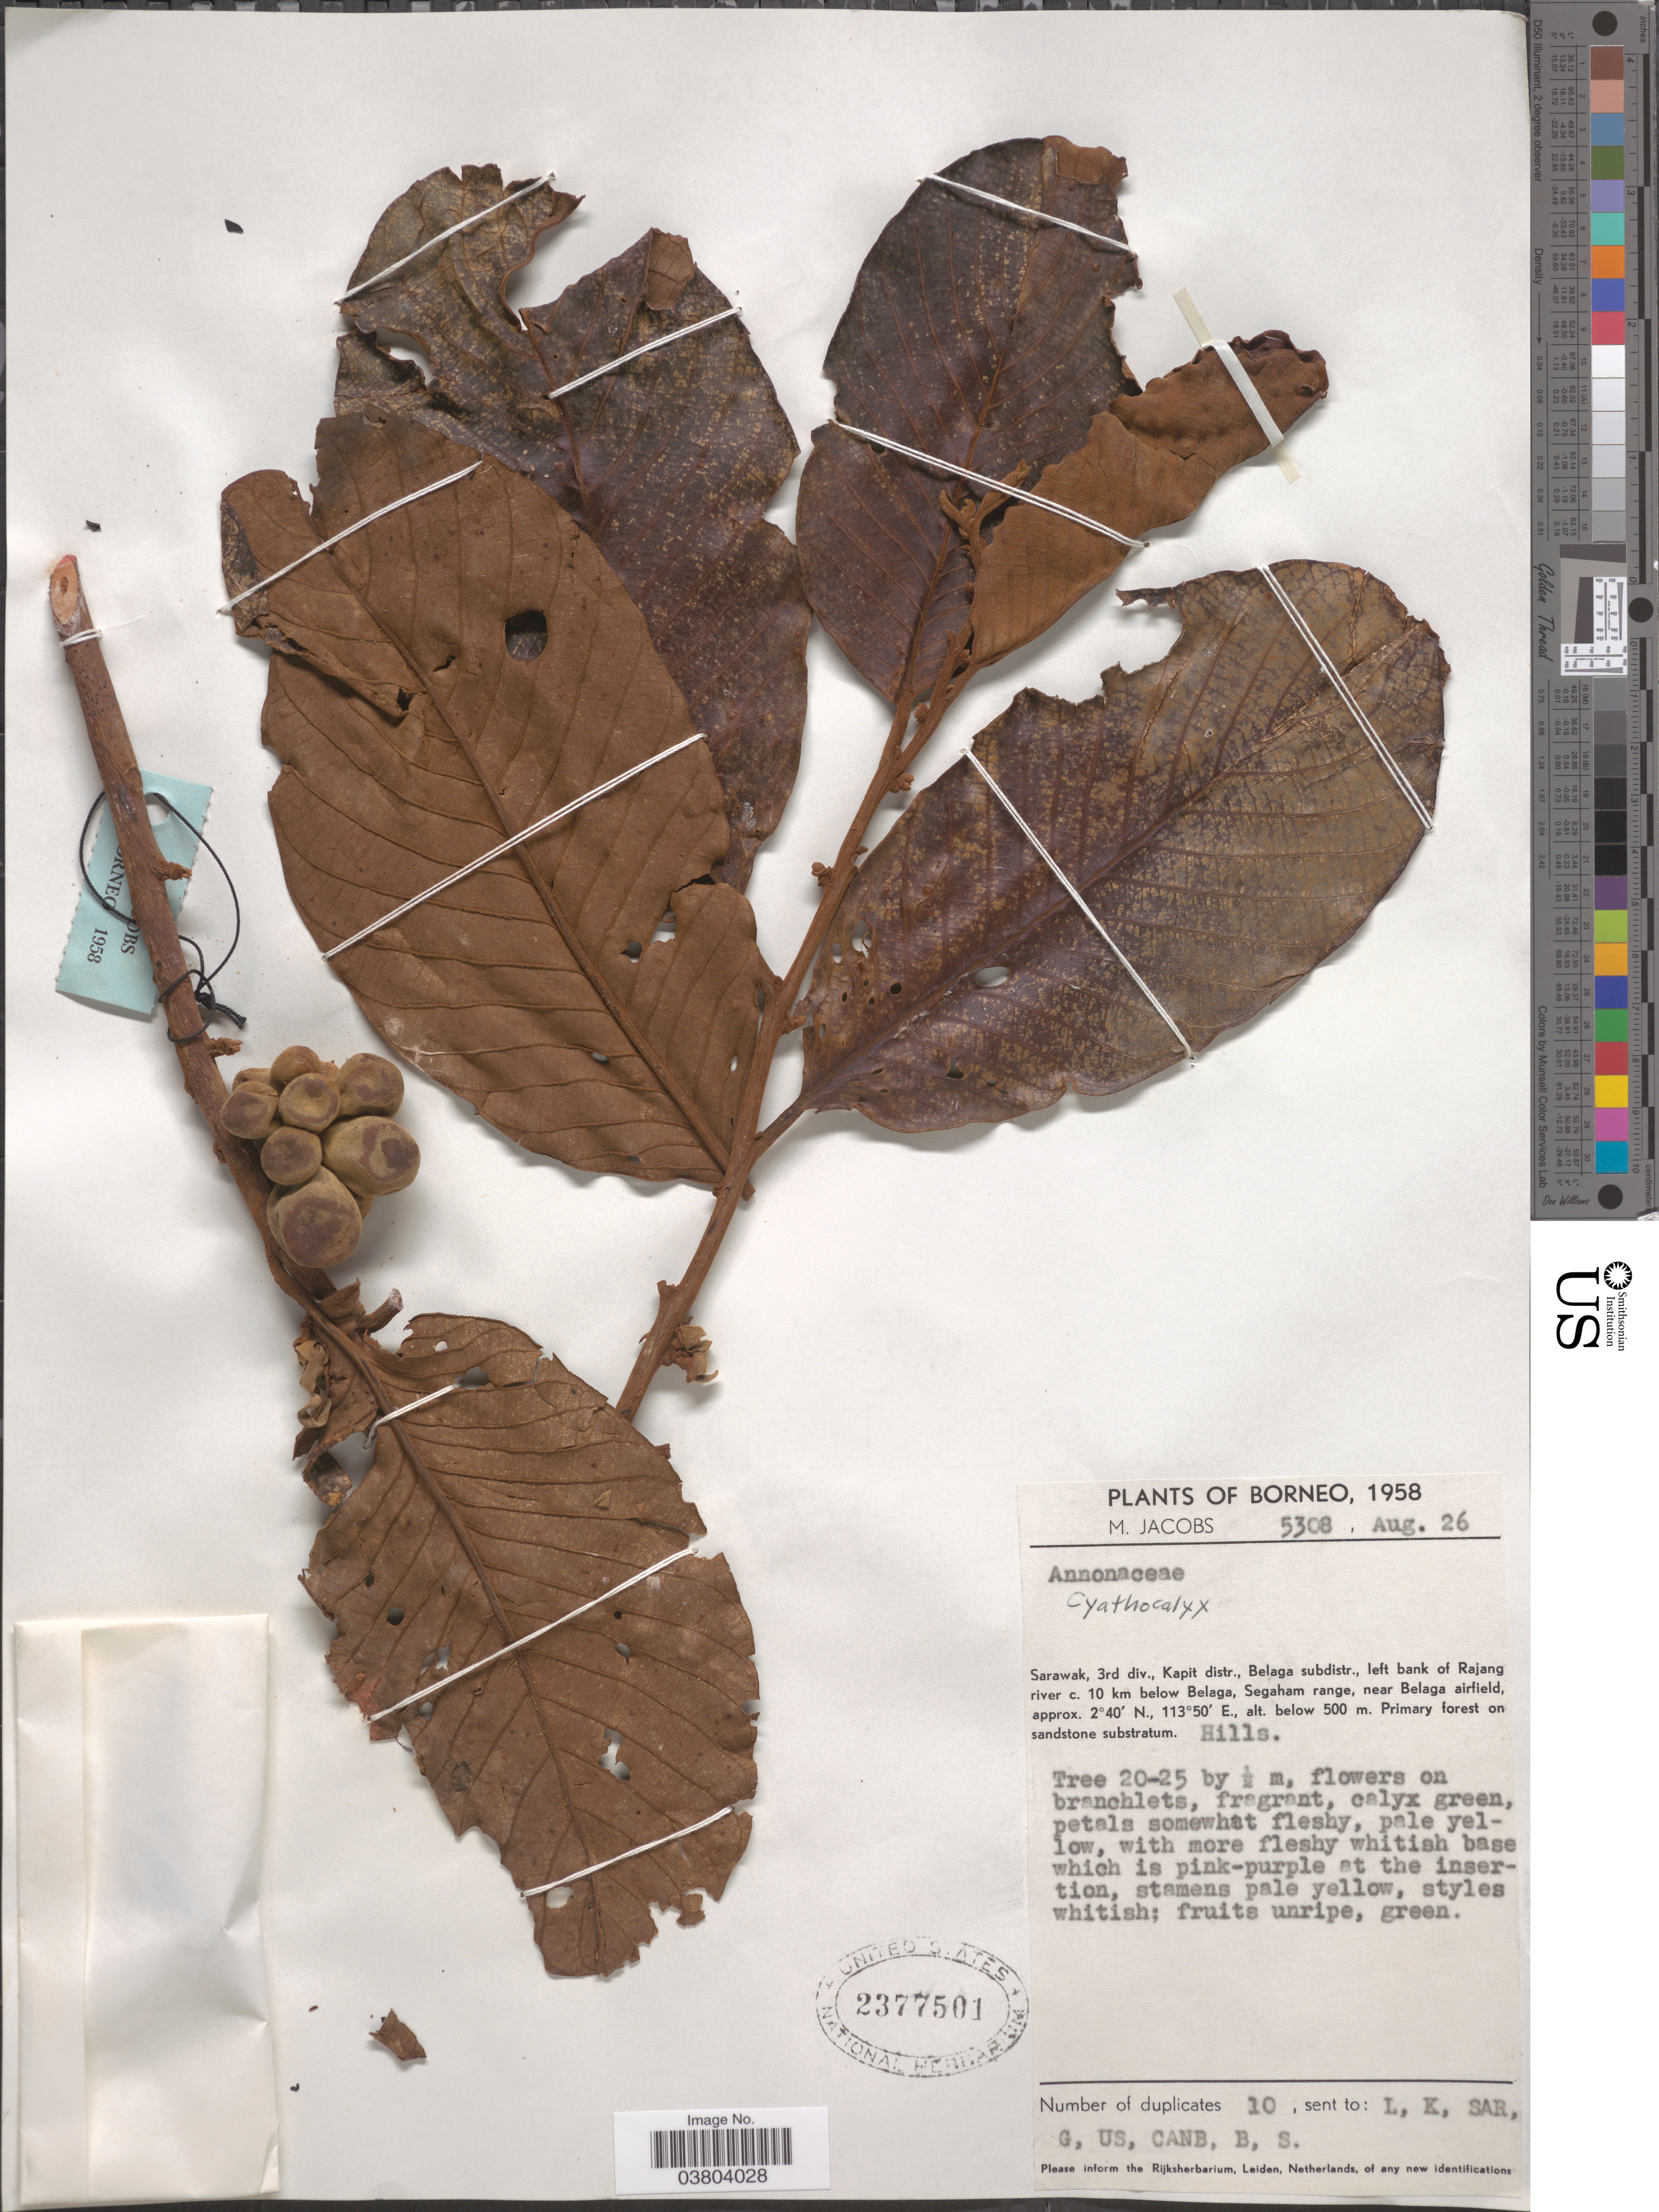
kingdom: Plantae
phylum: Tracheophyta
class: Magnoliopsida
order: Magnoliales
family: Annonaceae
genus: Cyathocalyx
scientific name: Cyathocalyx sp.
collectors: M. Jacobs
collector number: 5308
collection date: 1958-08-26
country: Malaysia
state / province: Sarawak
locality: Borneo. 3rd div., Kapit distr., Belaga subdistr., left bank of Rajang river c. 10 km below Belaga, Segaham range, near Belaga airfield.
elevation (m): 500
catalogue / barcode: US 2377501